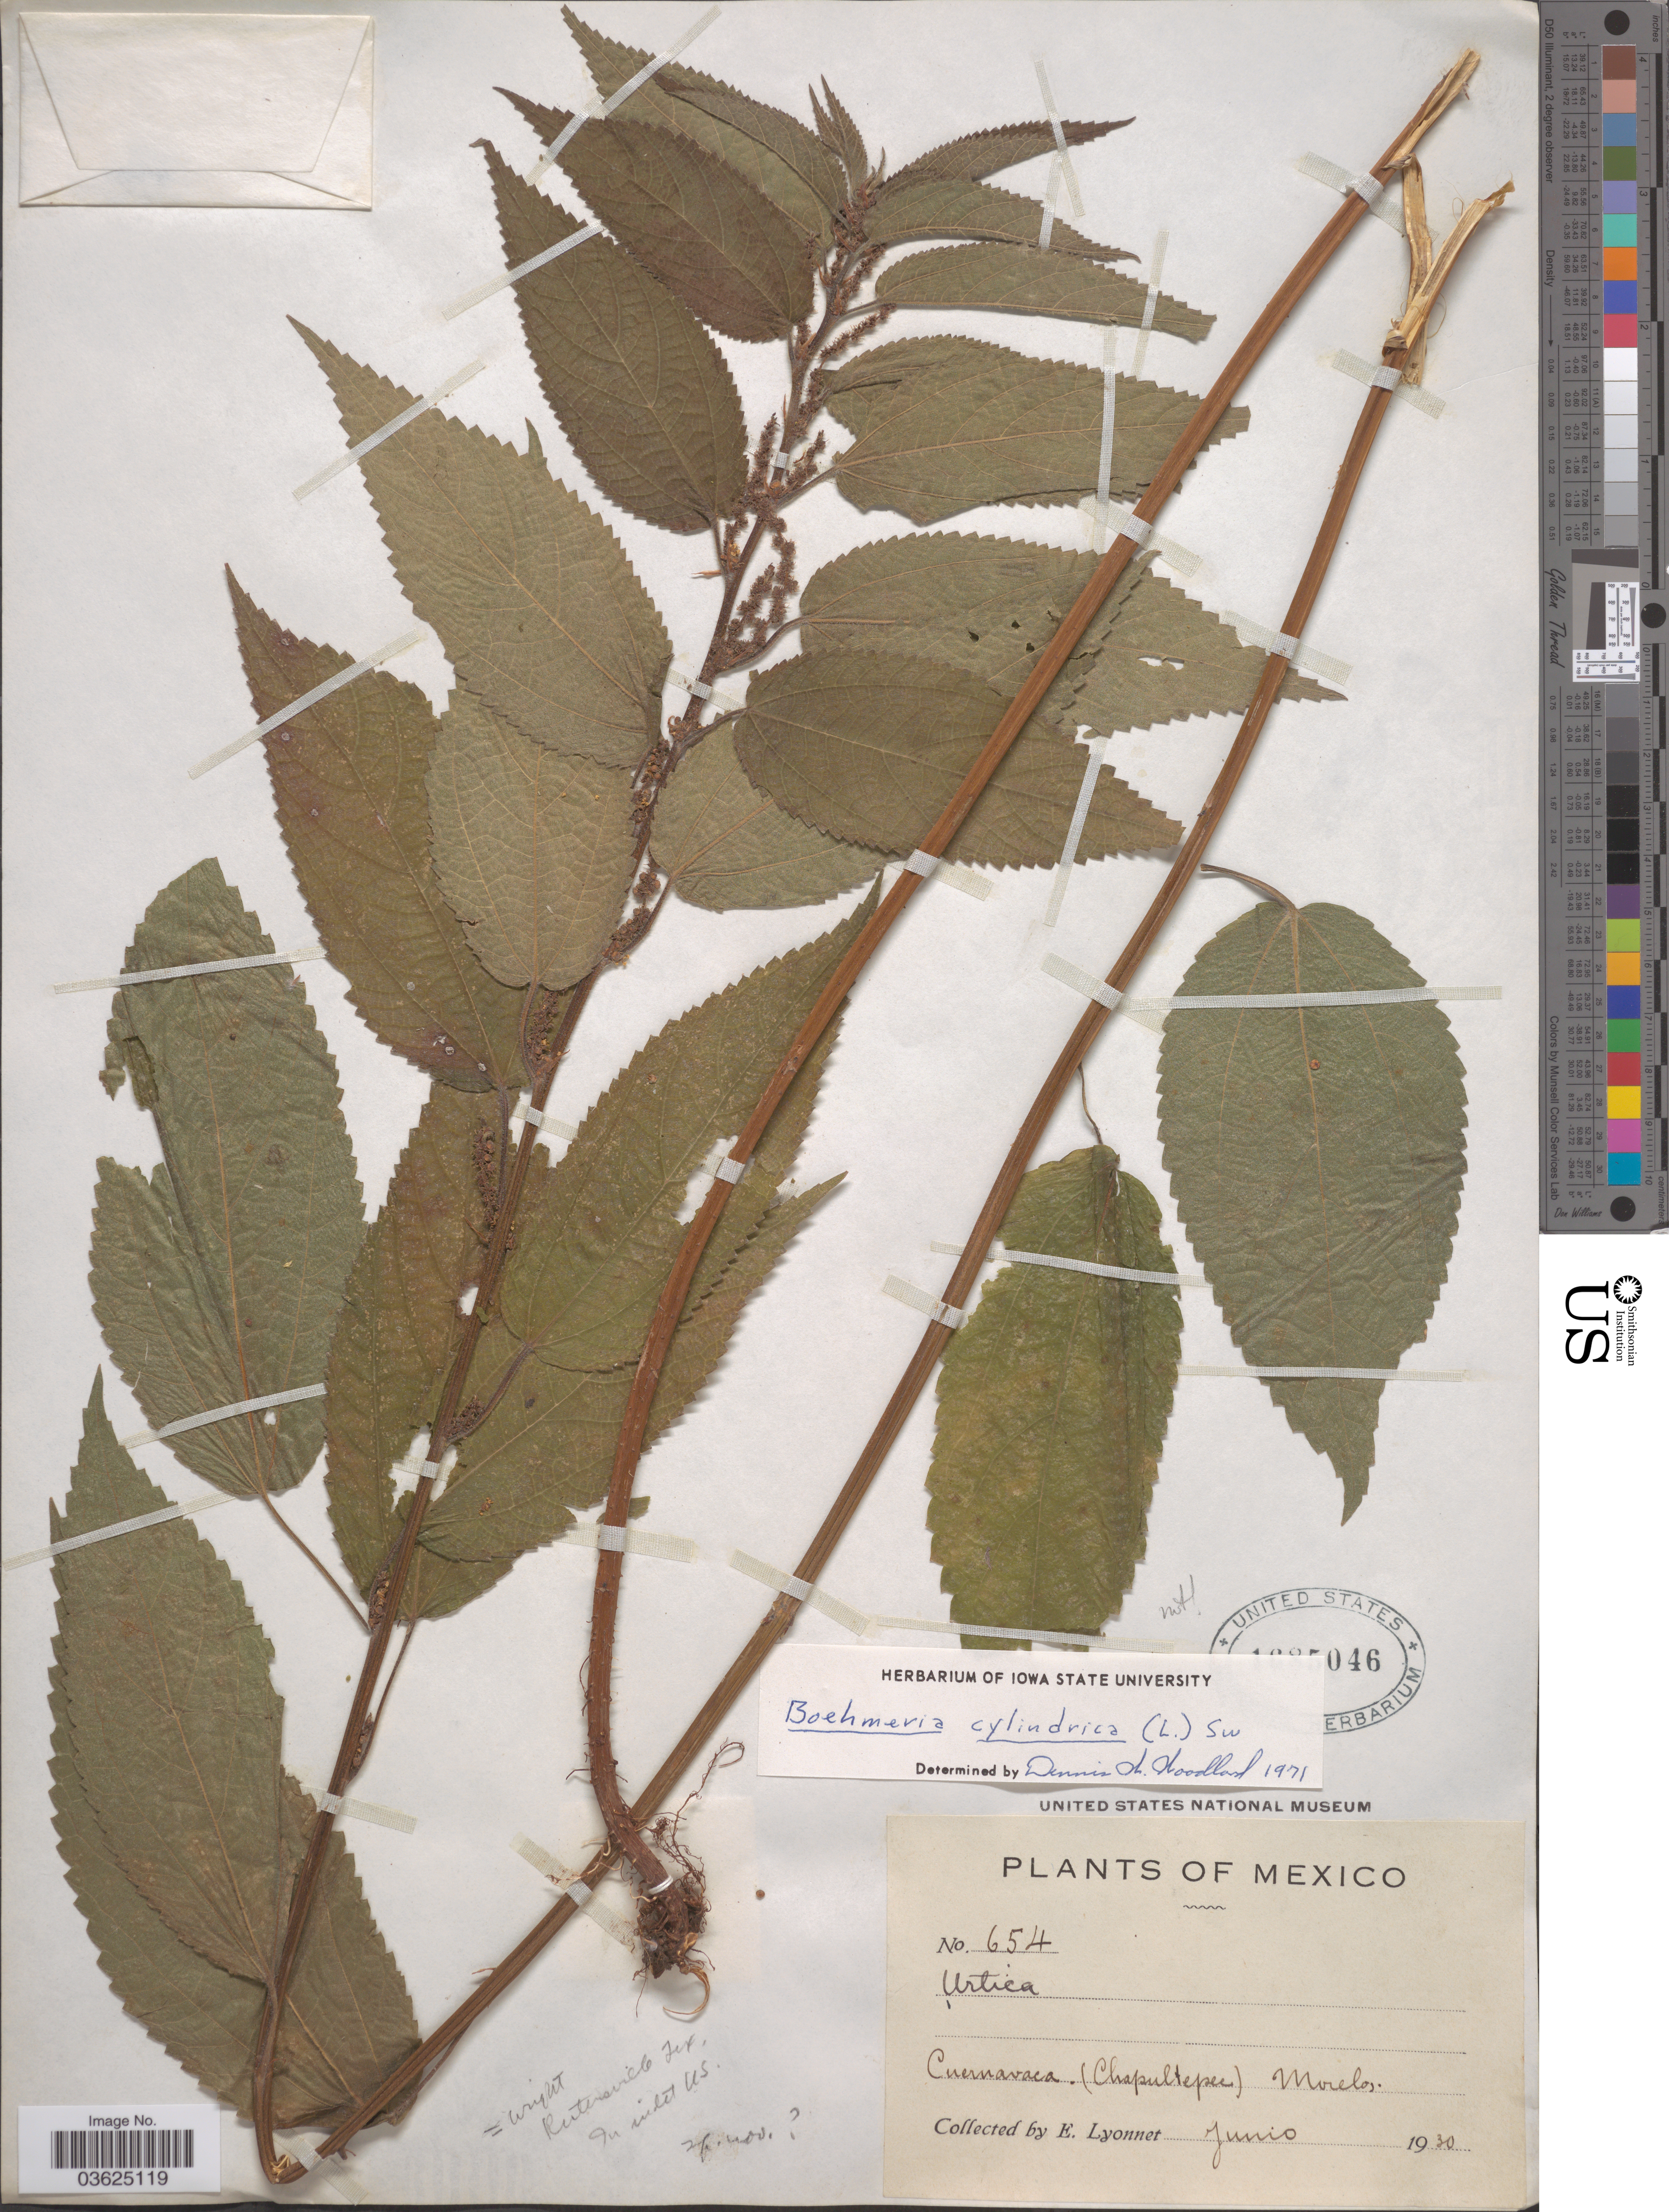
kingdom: Plantae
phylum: Tracheophyta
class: Magnoliopsida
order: Rosales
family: Urticaceae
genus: Boehmeria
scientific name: Boehmeria cylindrica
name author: (L.) Sw.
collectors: E. Lyonnet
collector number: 654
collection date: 1930-06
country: Mexico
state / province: Morelos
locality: Cuernavaca. (Chapultepec).